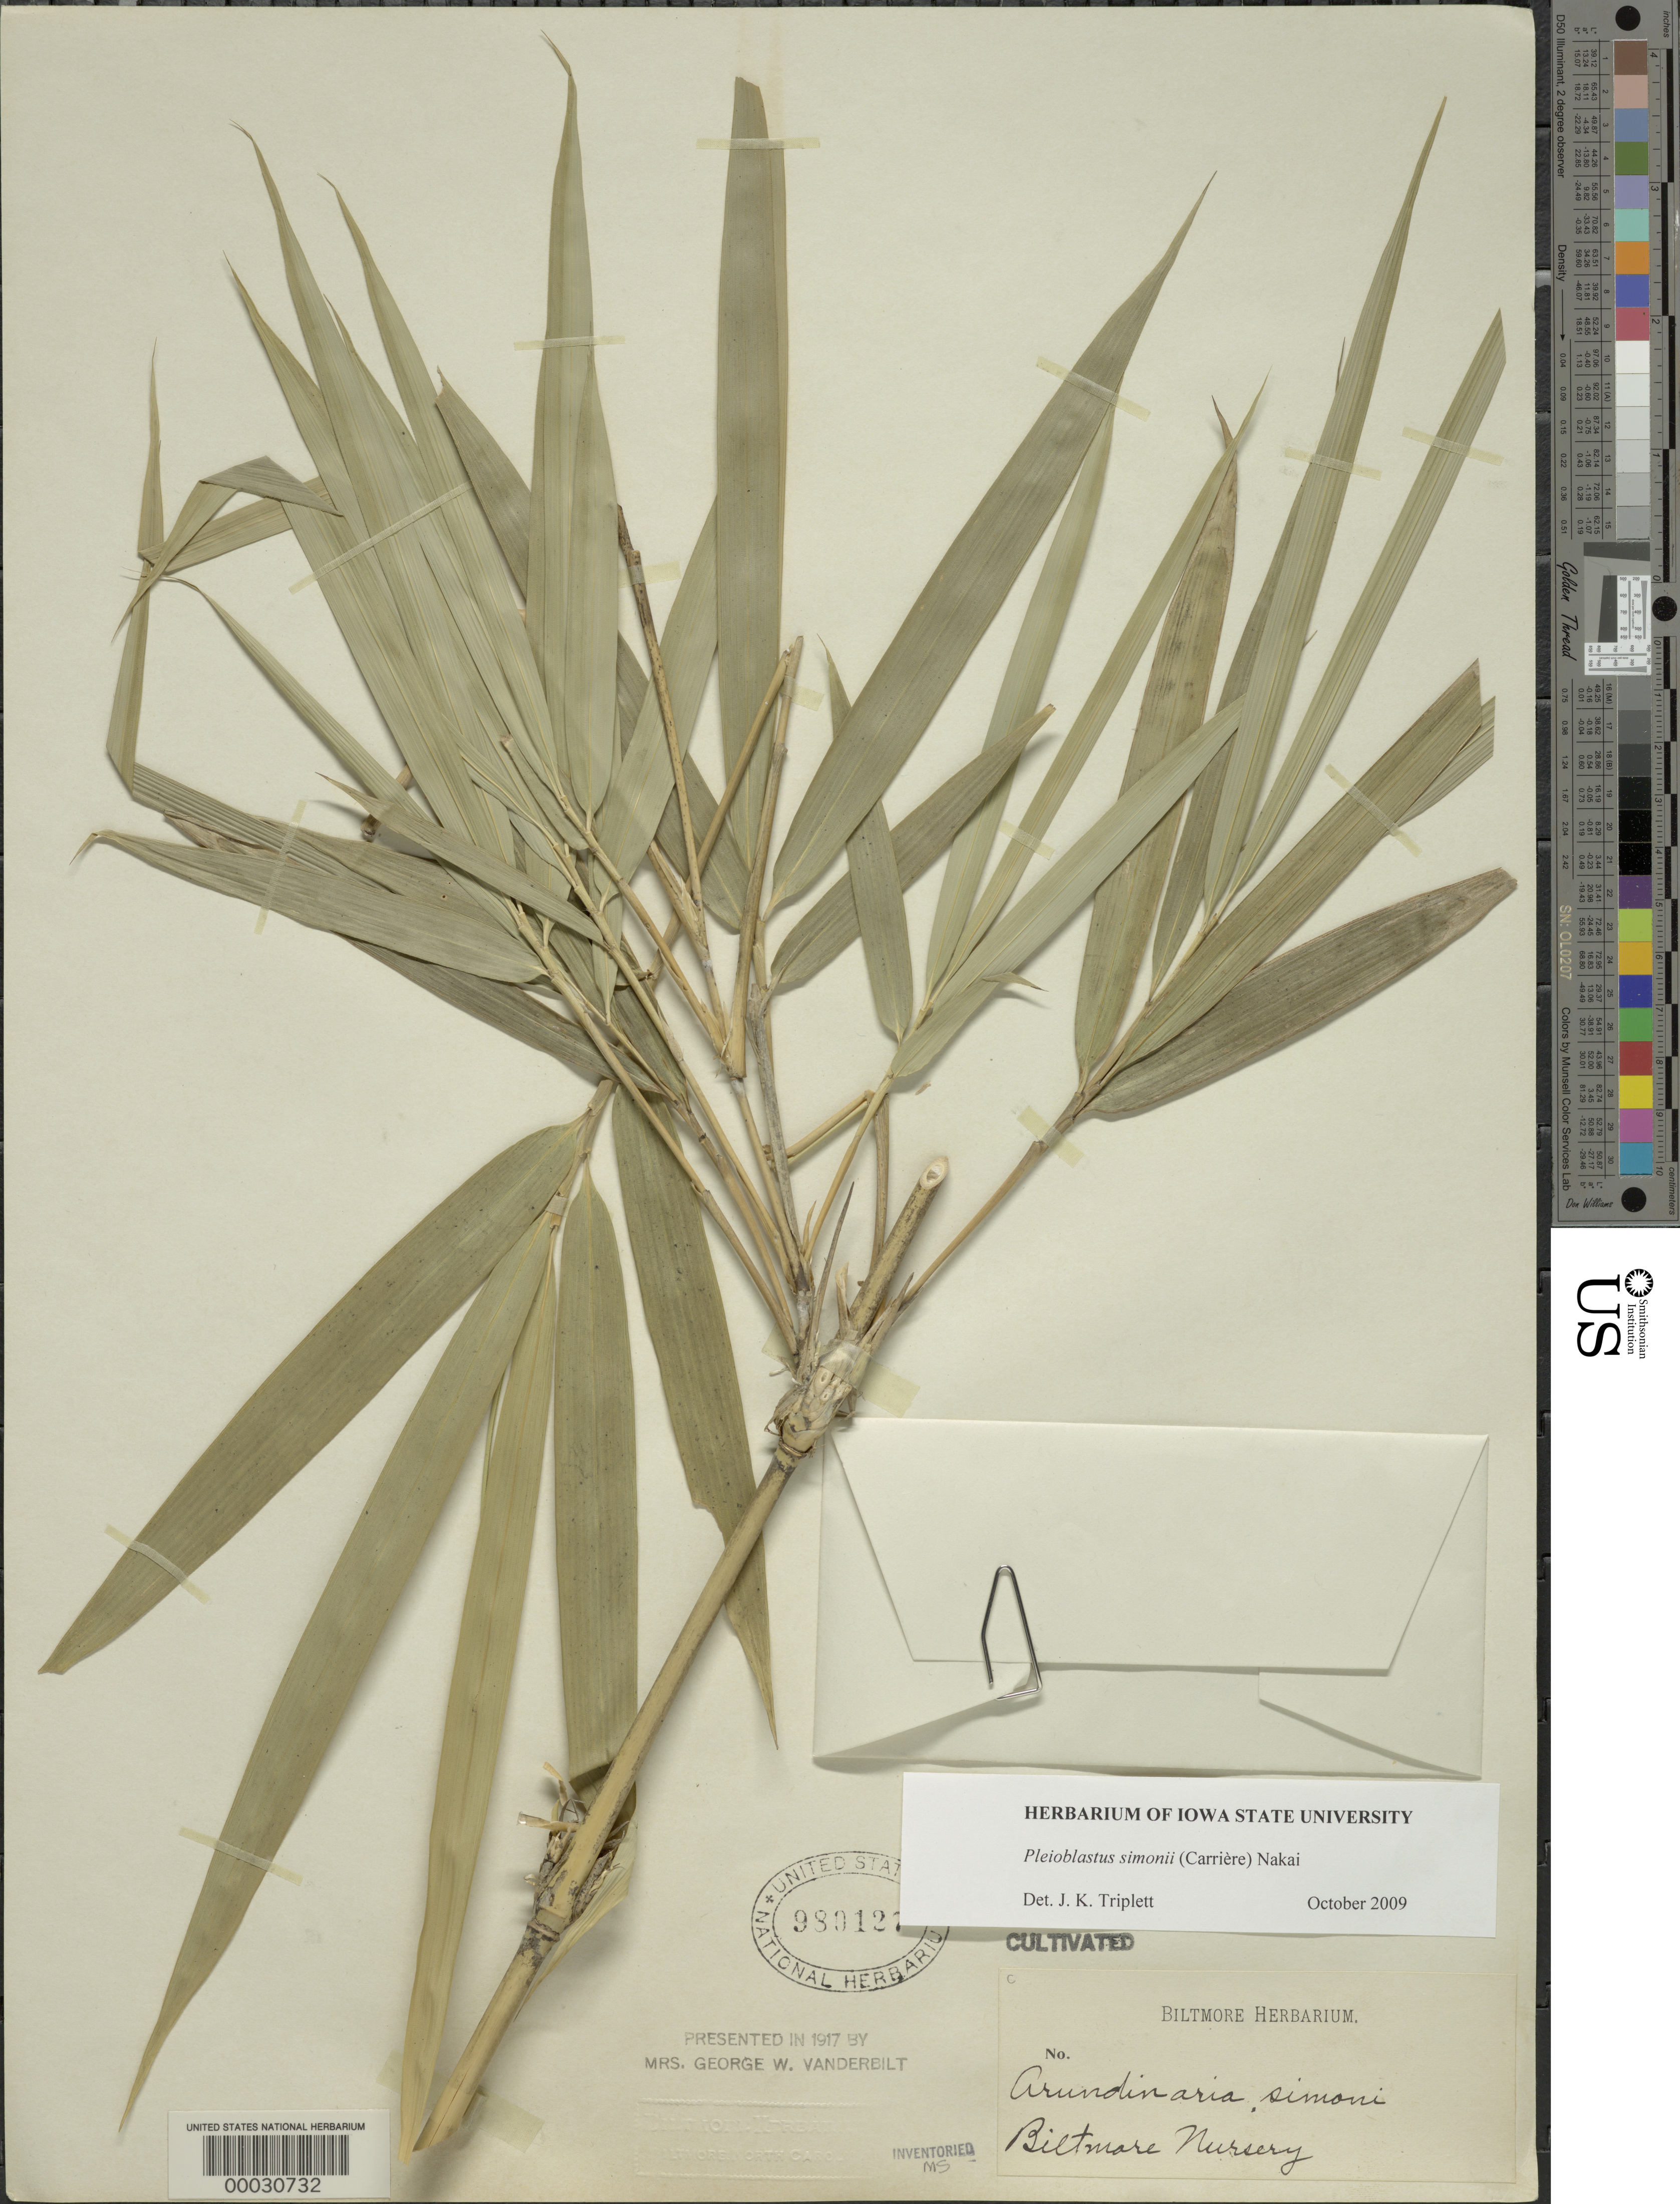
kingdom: Plantae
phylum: Tracheophyta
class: Liliopsida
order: Poales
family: Poaceae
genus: Pleioblastus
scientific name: Pleioblastus simonii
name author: (Carrière) Nakai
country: United States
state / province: North Carolina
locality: Biltmore nursery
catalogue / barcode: US 980127